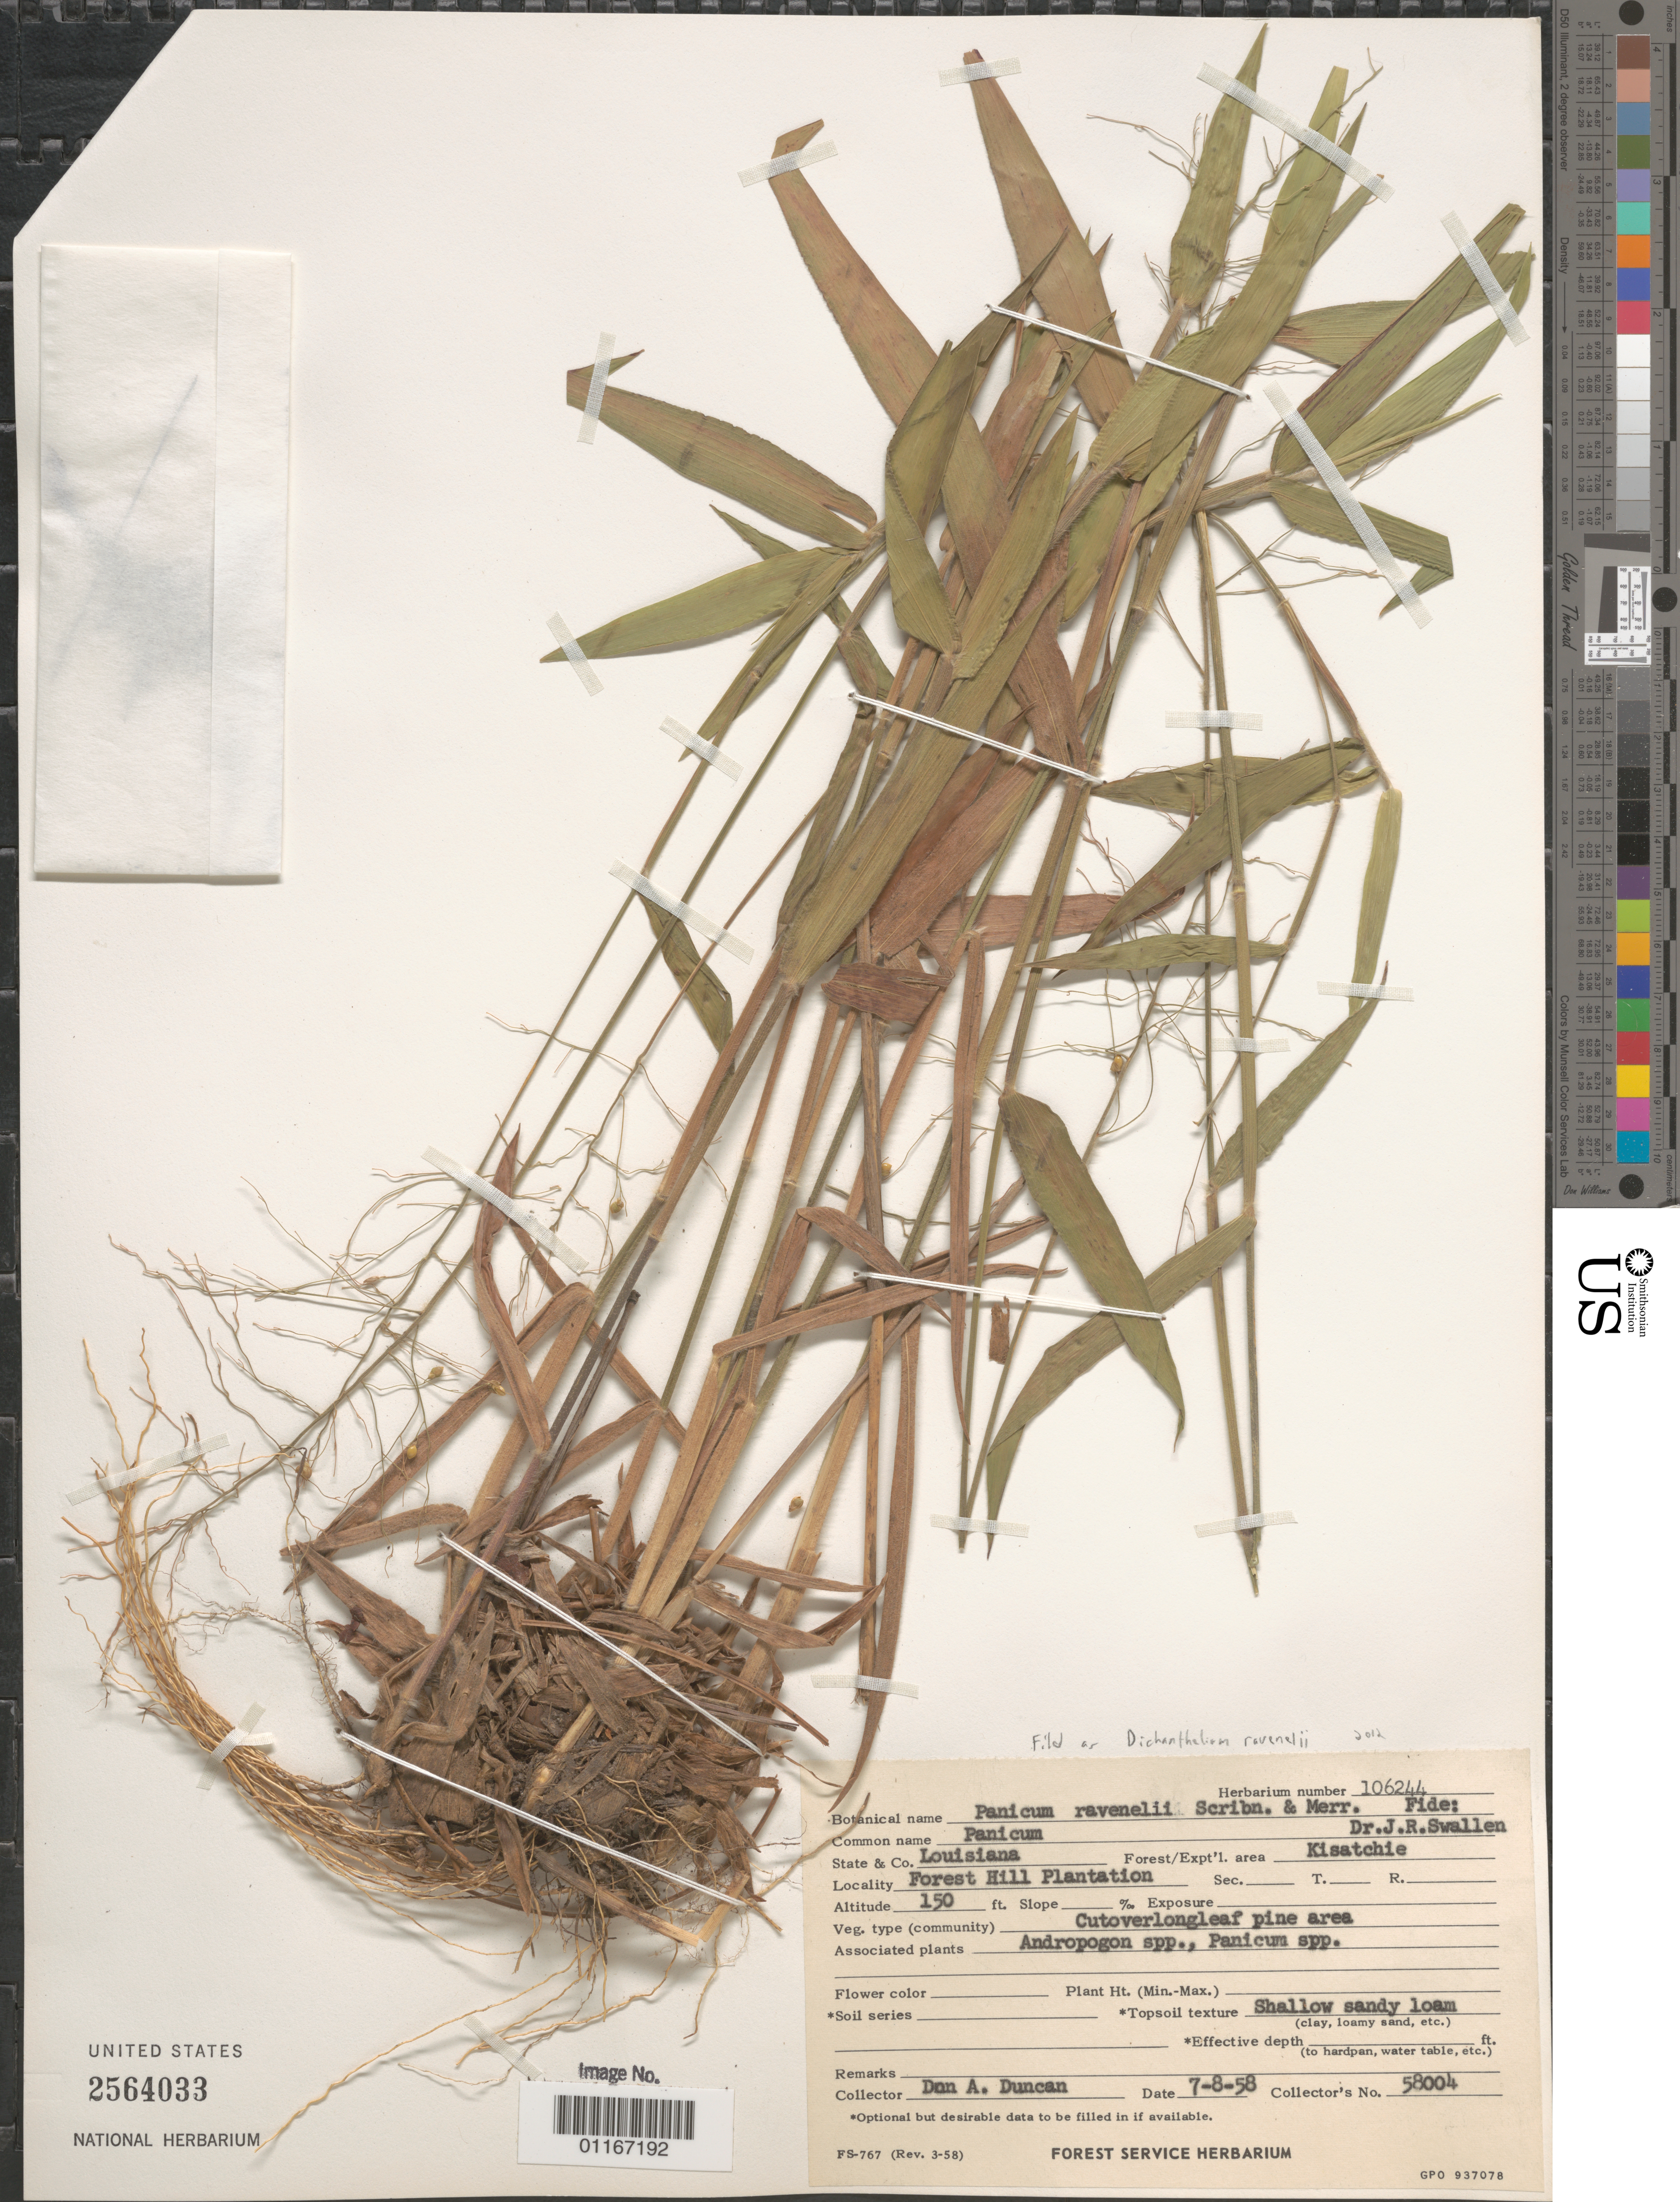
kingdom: Plantae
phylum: Tracheophyta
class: Liliopsida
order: Poales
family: Poaceae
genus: Dichanthelium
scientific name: Dichanthelium ravenelii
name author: (Scribn. & Merr.) Gould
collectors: D. Duncan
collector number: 58004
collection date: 1958-07-08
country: United States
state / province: Louisiana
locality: Forest Hill Plantation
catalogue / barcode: US 2564033